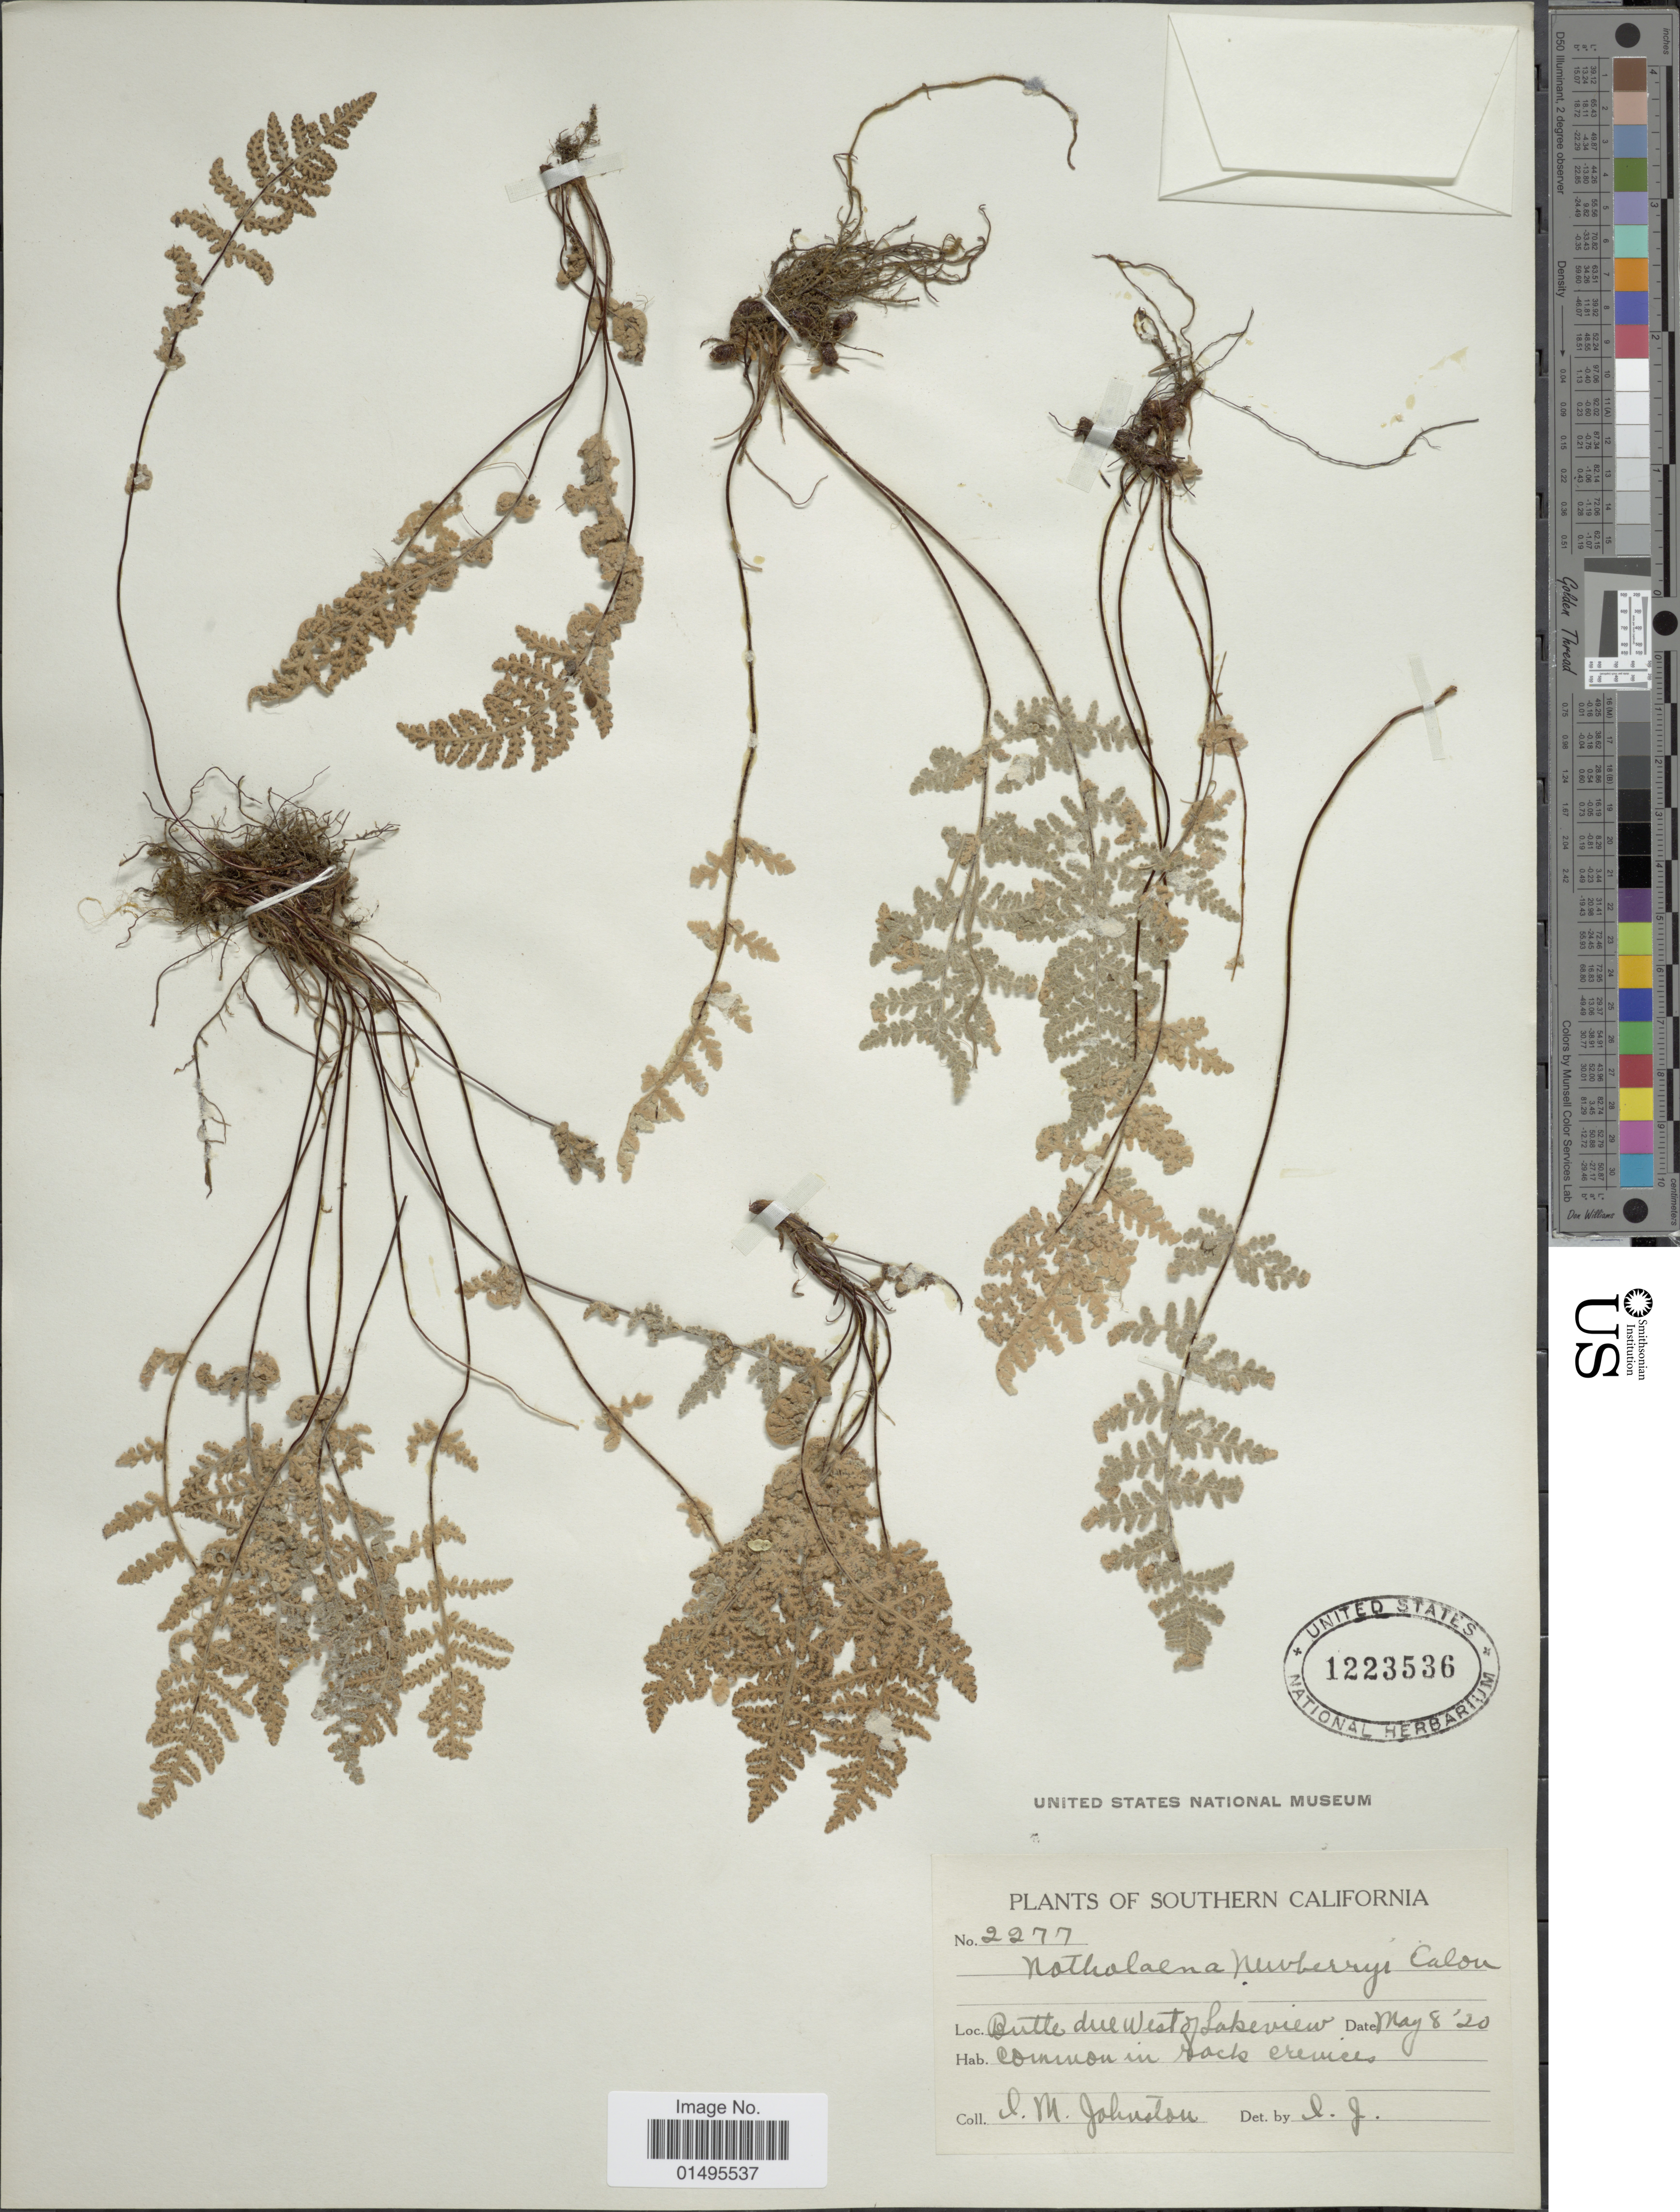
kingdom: Plantae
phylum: Tracheophyta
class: Polypodiopsida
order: Polypodiales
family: Pteridaceae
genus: Notholaena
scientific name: Notholaena newberryi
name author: D.C. Eaton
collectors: J. Johnston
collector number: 2277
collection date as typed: Transcribed d/m/y: 8/5/20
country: United States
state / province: California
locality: Southern California, Butte due West of Lakeview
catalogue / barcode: US 1223536